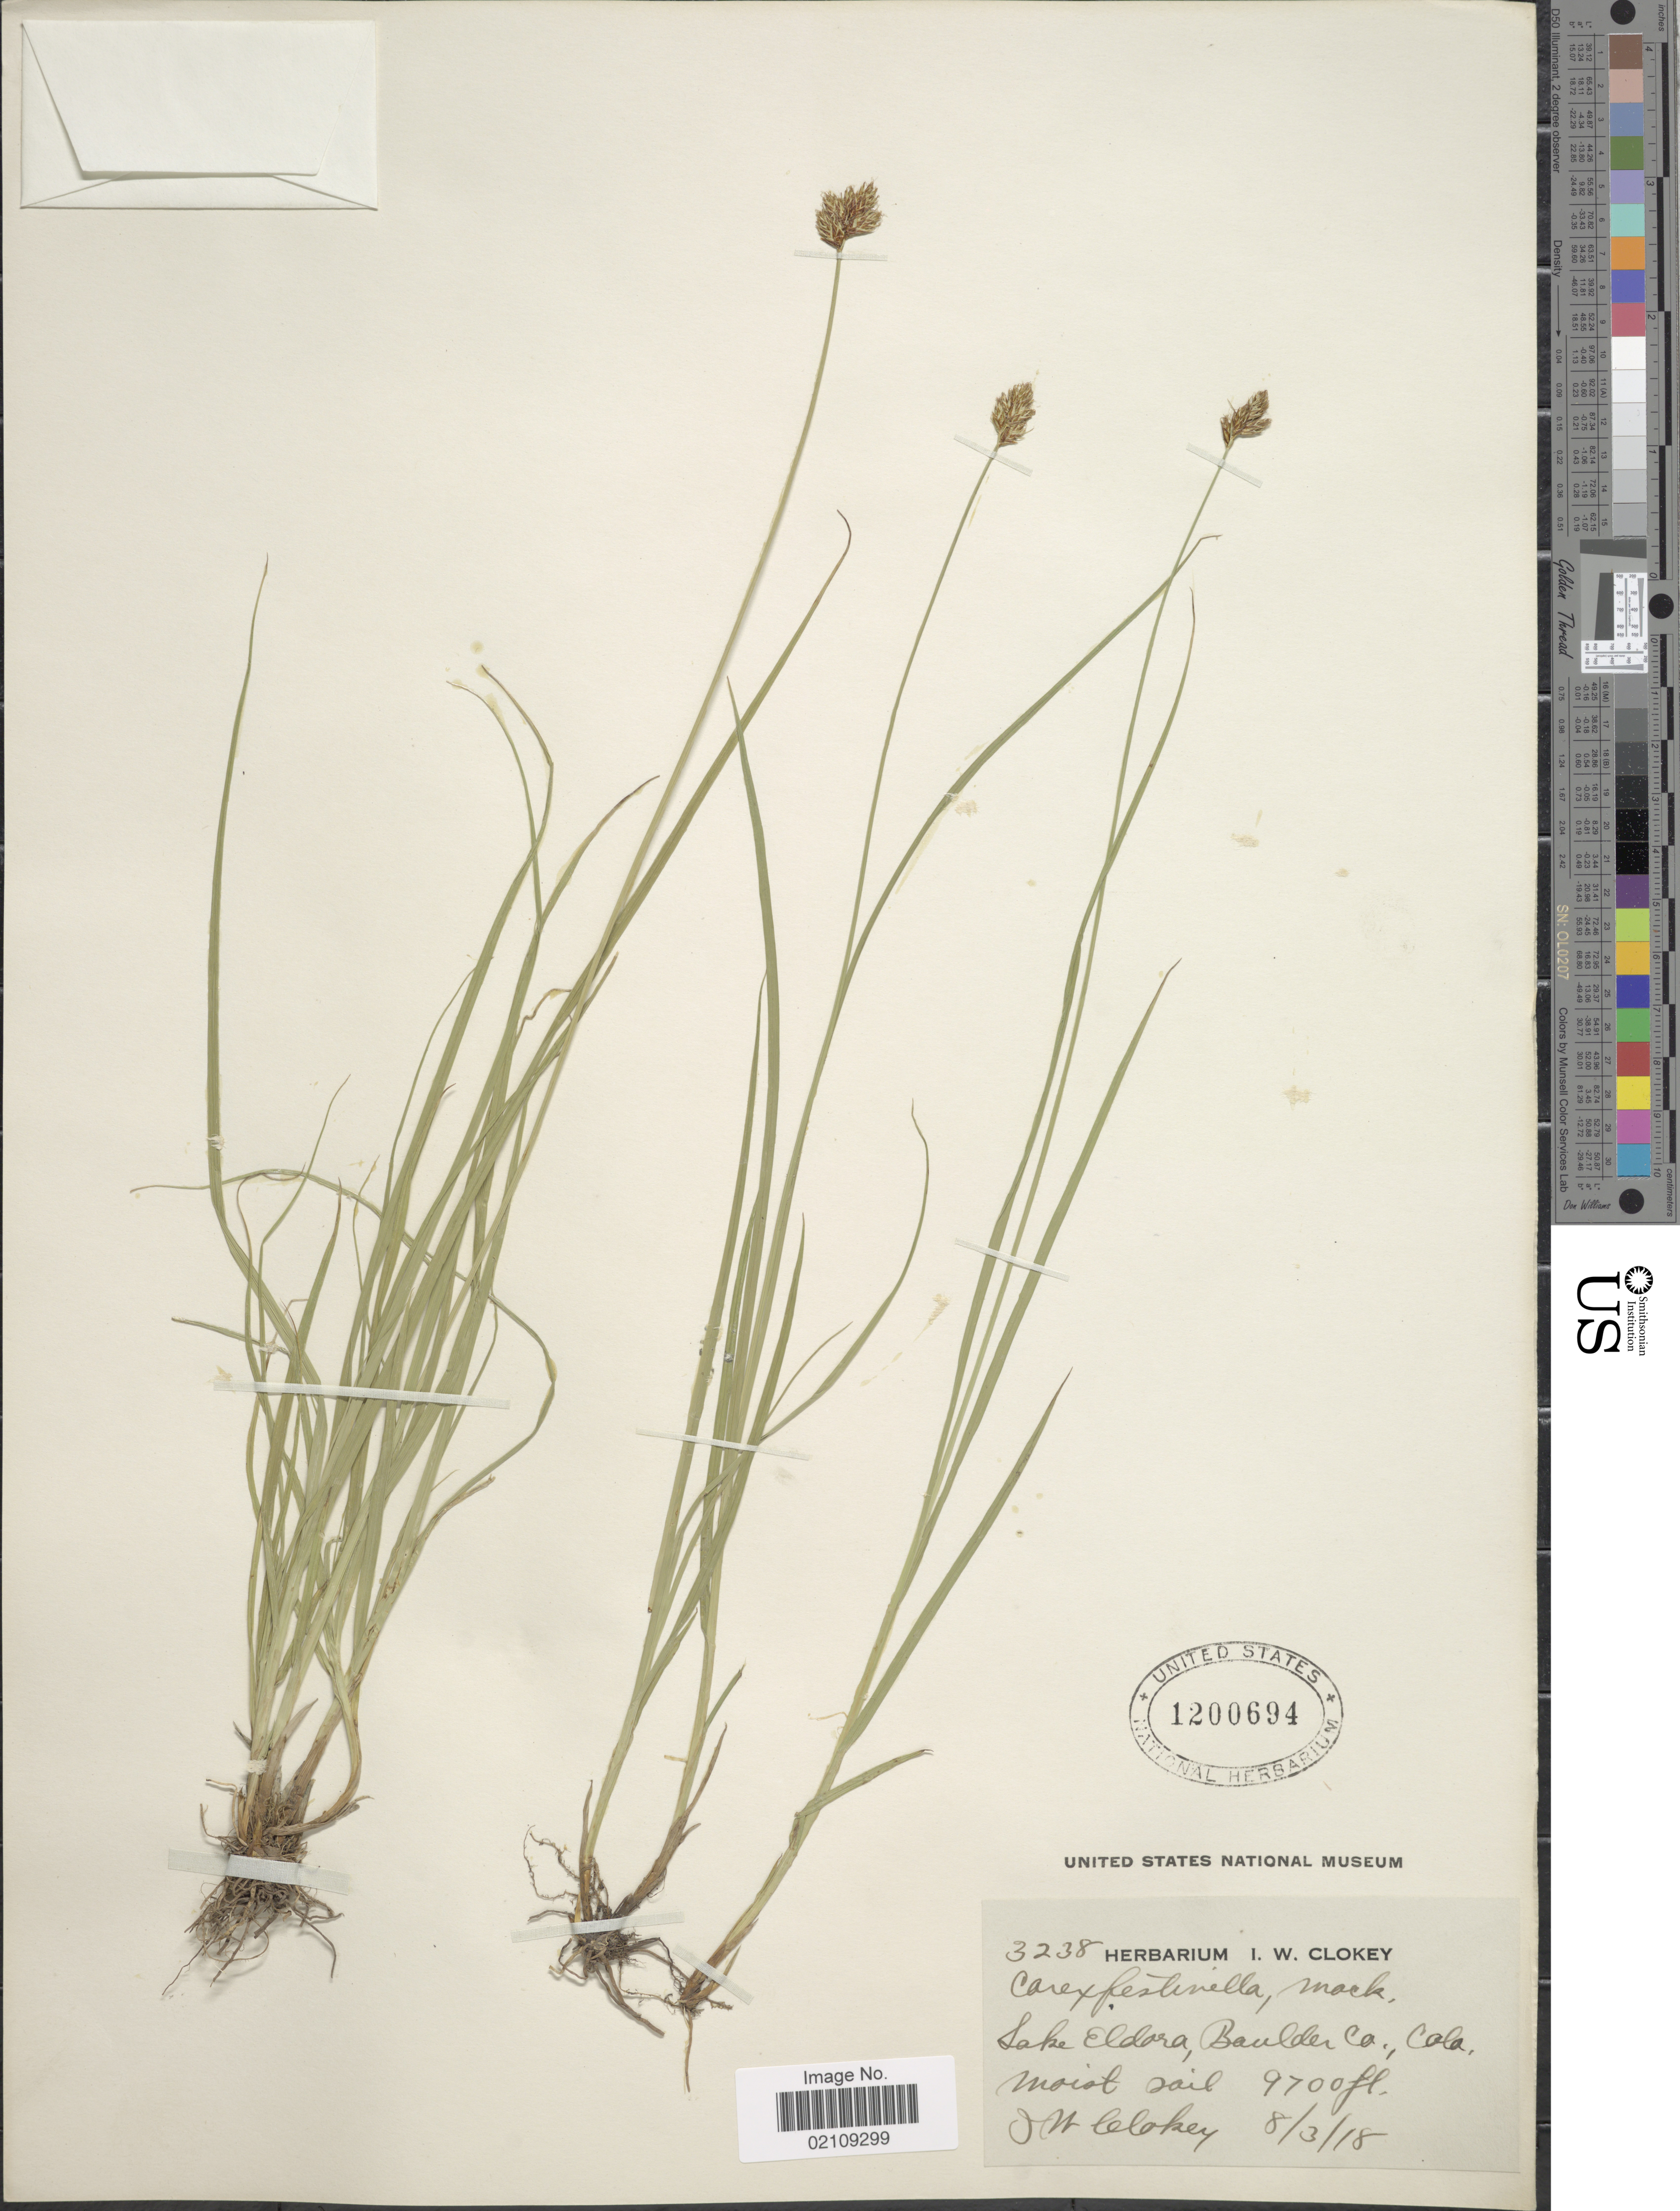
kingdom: Plantae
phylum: Tracheophyta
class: Liliopsida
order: Poales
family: Cyperaceae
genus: Carex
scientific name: Carex microptera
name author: Mack.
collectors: I. W. Clokey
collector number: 3238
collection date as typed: Transcribed d/m/y: 3/8/18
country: United States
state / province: Colorado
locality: Lake Eldora, Boulder Co., Moist soil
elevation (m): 2957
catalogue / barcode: US 1200694